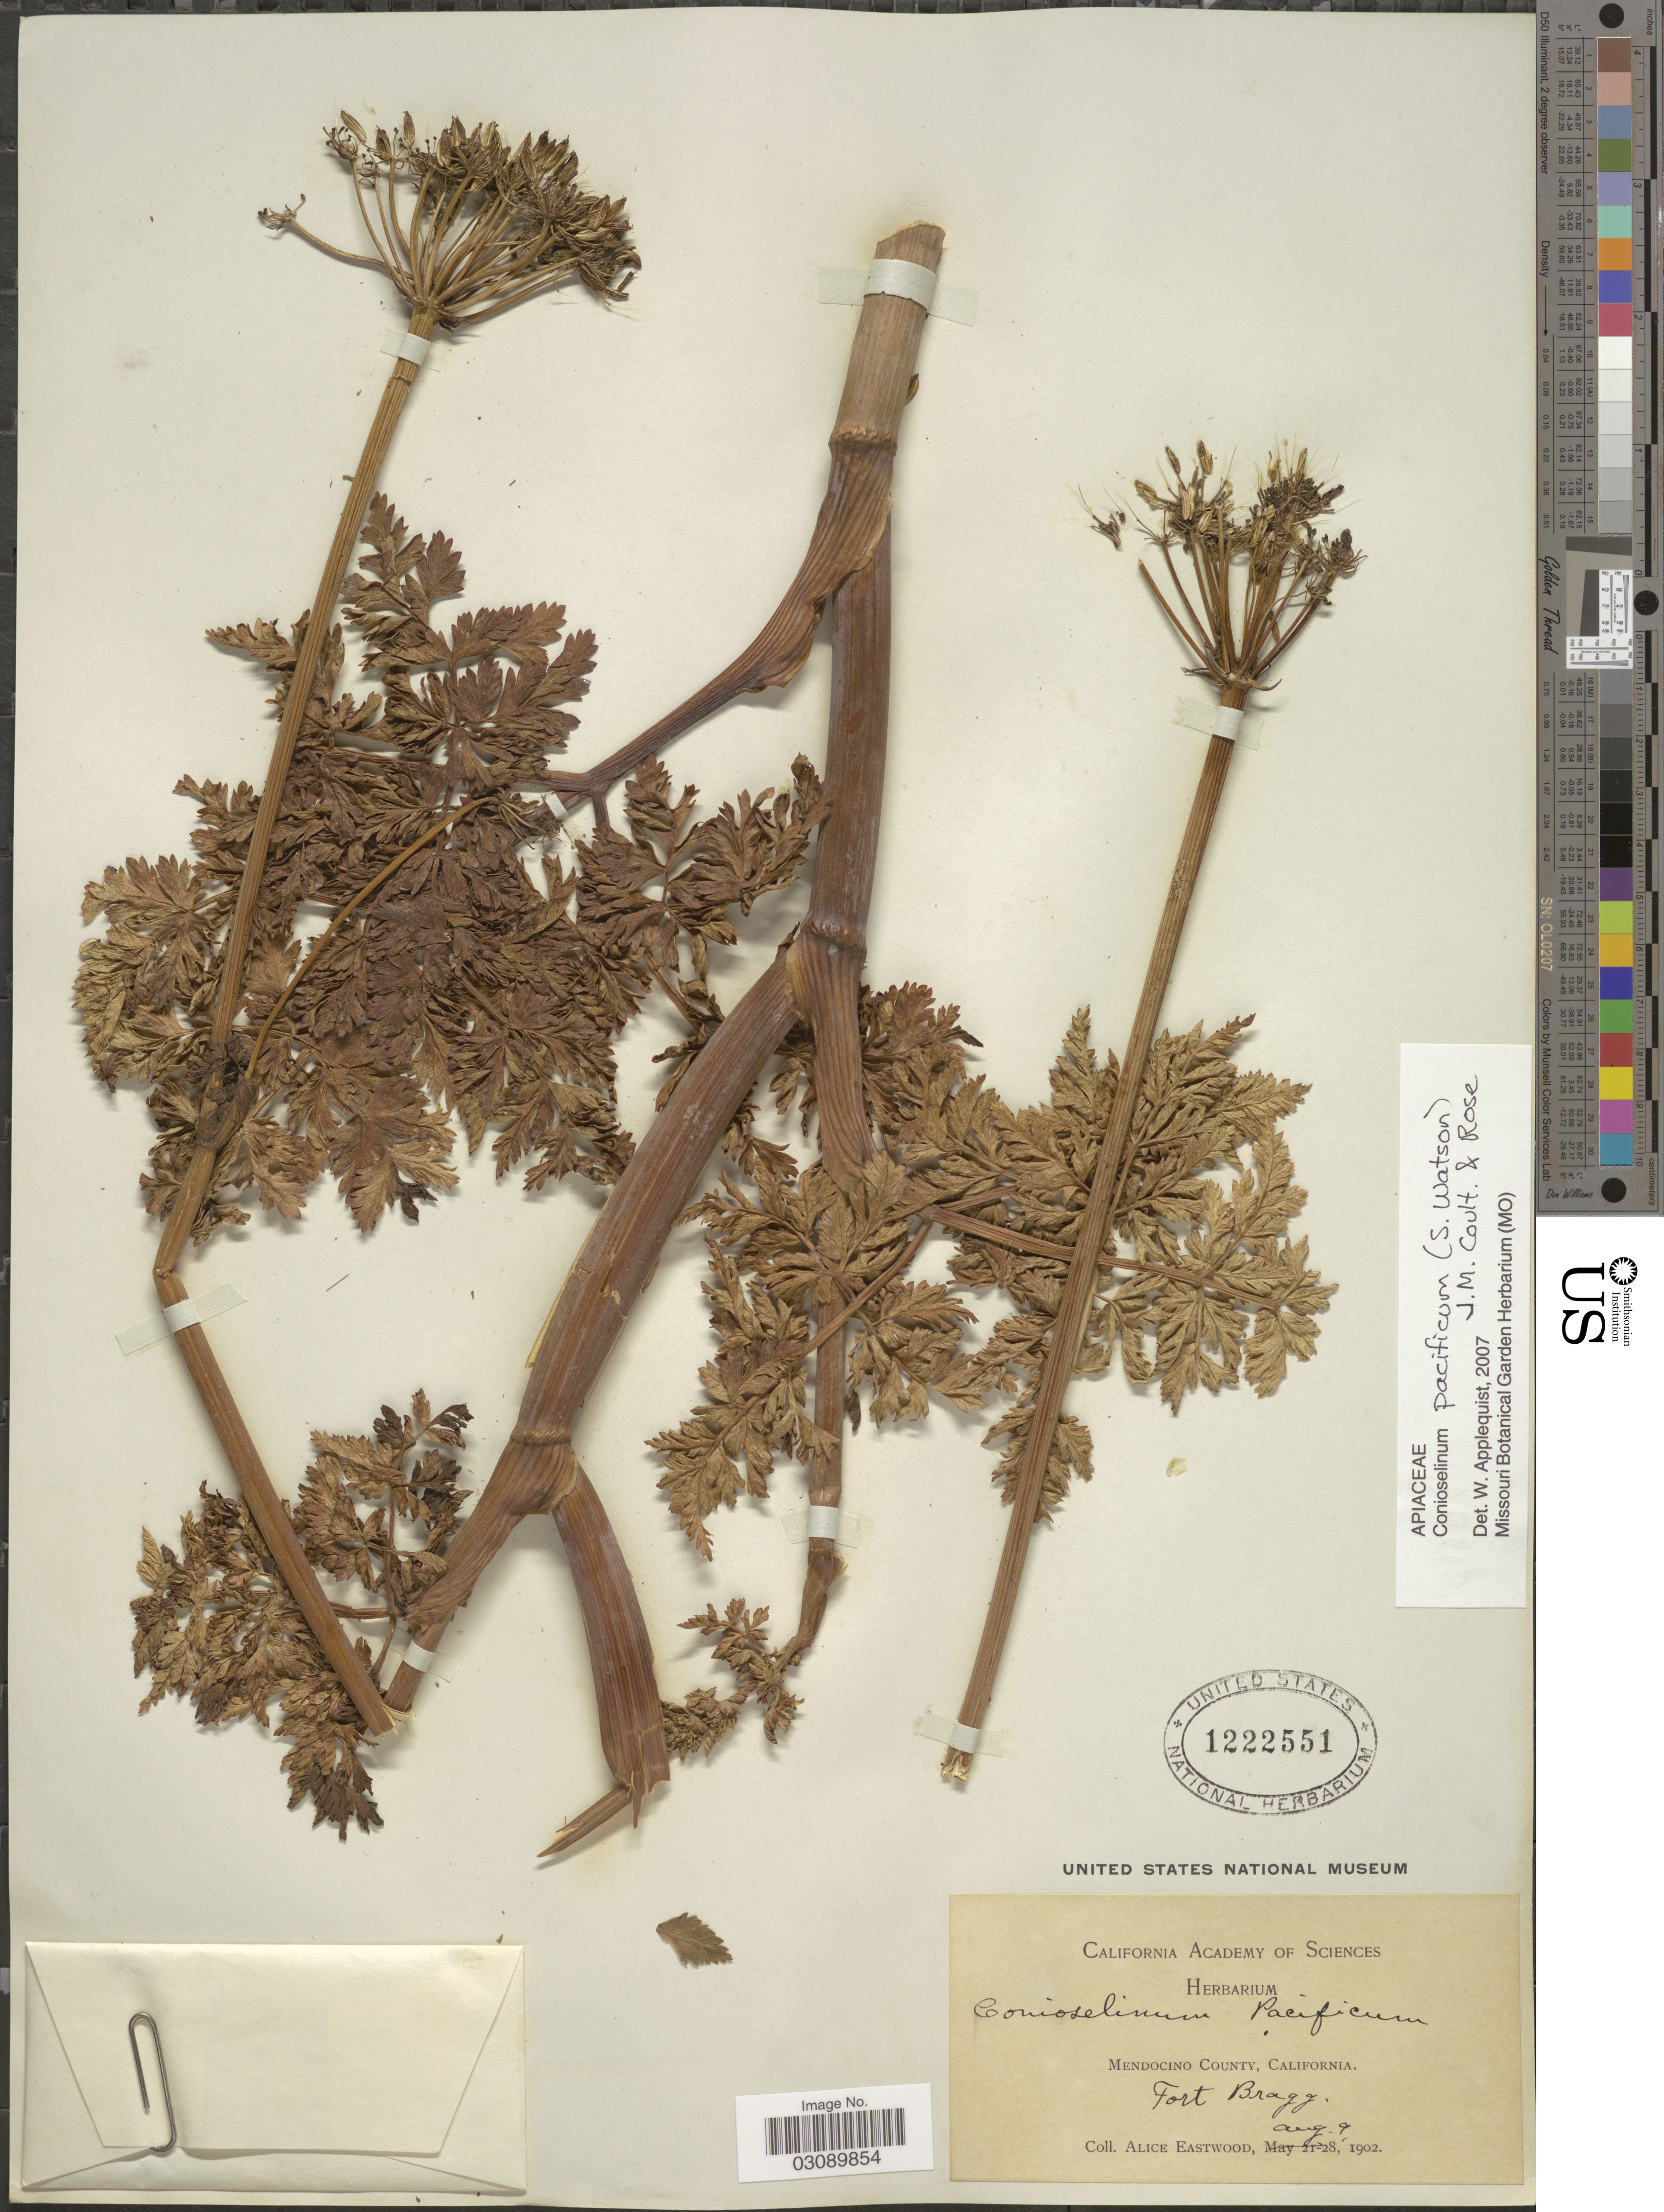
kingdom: Plantae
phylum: Tracheophyta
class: Magnoliopsida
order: Apiales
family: Apiaceae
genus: Conioselinum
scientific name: Conioselinum pacificum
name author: (S. Watson) J.M. Coult. & Rose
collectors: A. Eastwood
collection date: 1902-08-09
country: United States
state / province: California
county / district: Mendocino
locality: Mendocino County. Fort Bragg.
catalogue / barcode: US 1222551